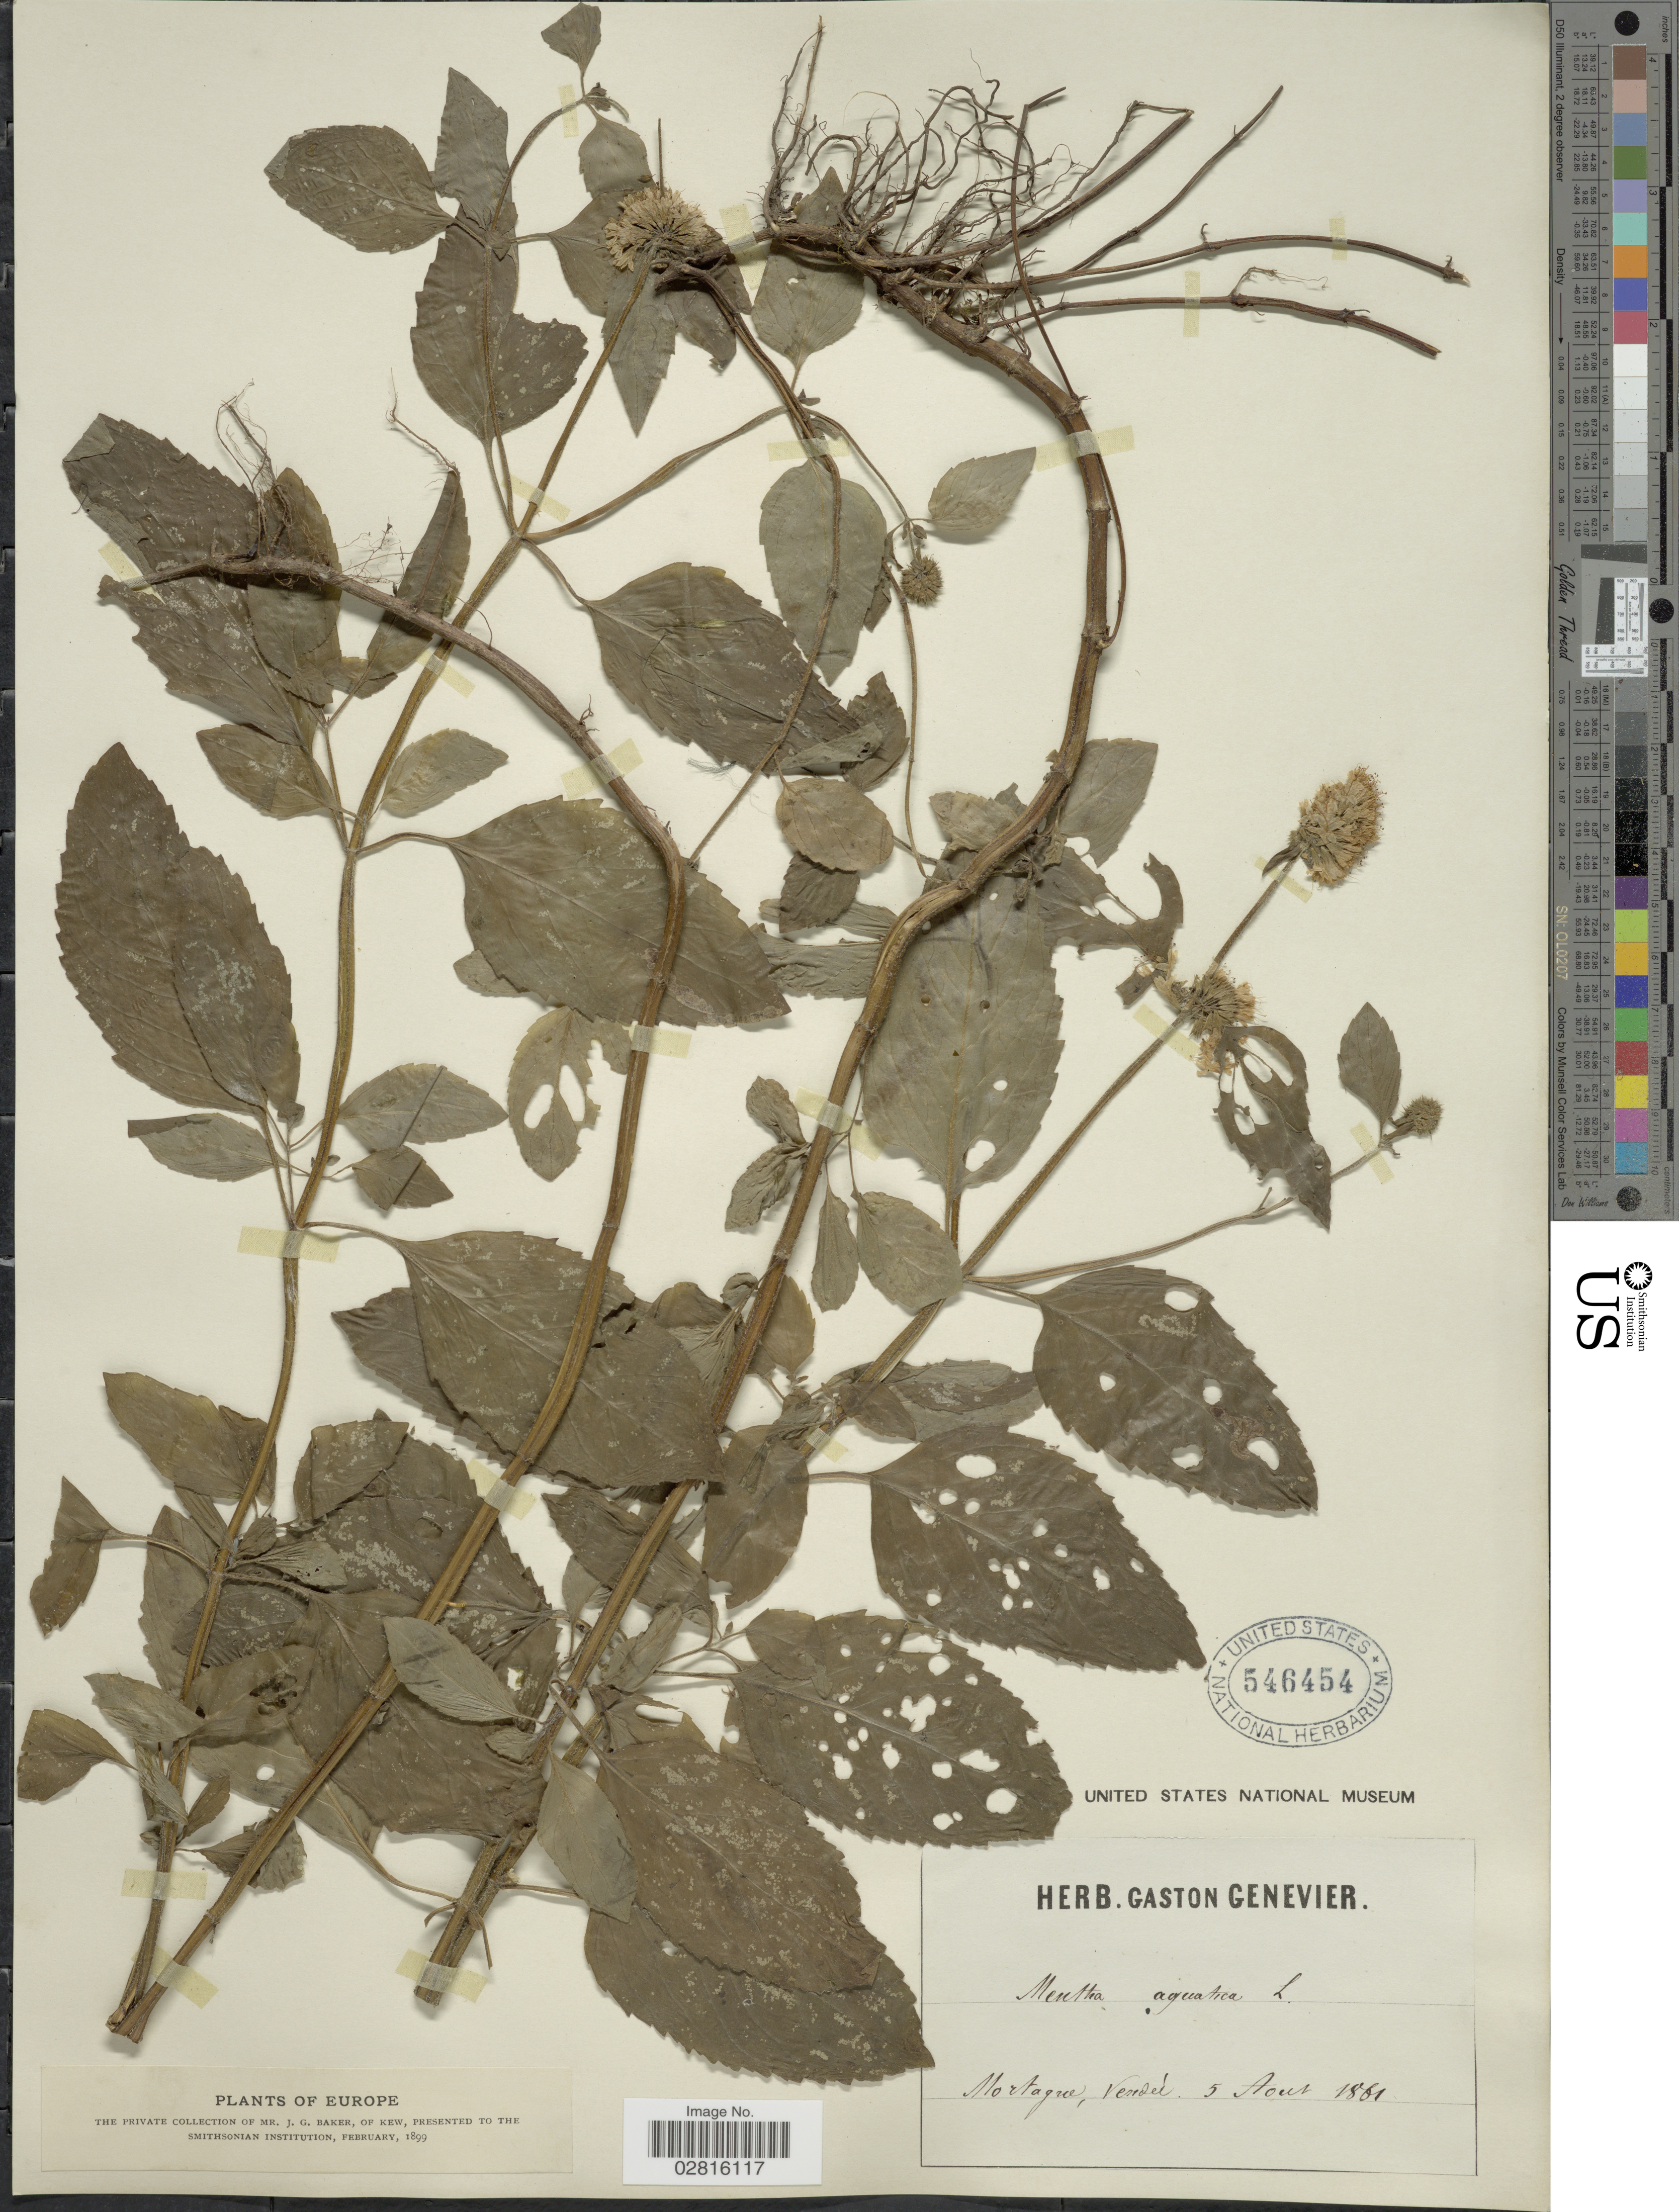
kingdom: Plantae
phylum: Tracheophyta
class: Magnoliopsida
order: Lamiales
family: Lamiaceae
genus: Mentha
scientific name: Mentha aquatica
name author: L.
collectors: ex herb. G. Genevier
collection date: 1861-08-05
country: France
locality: Mortagne, Vendée. Europe.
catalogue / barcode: US 546454